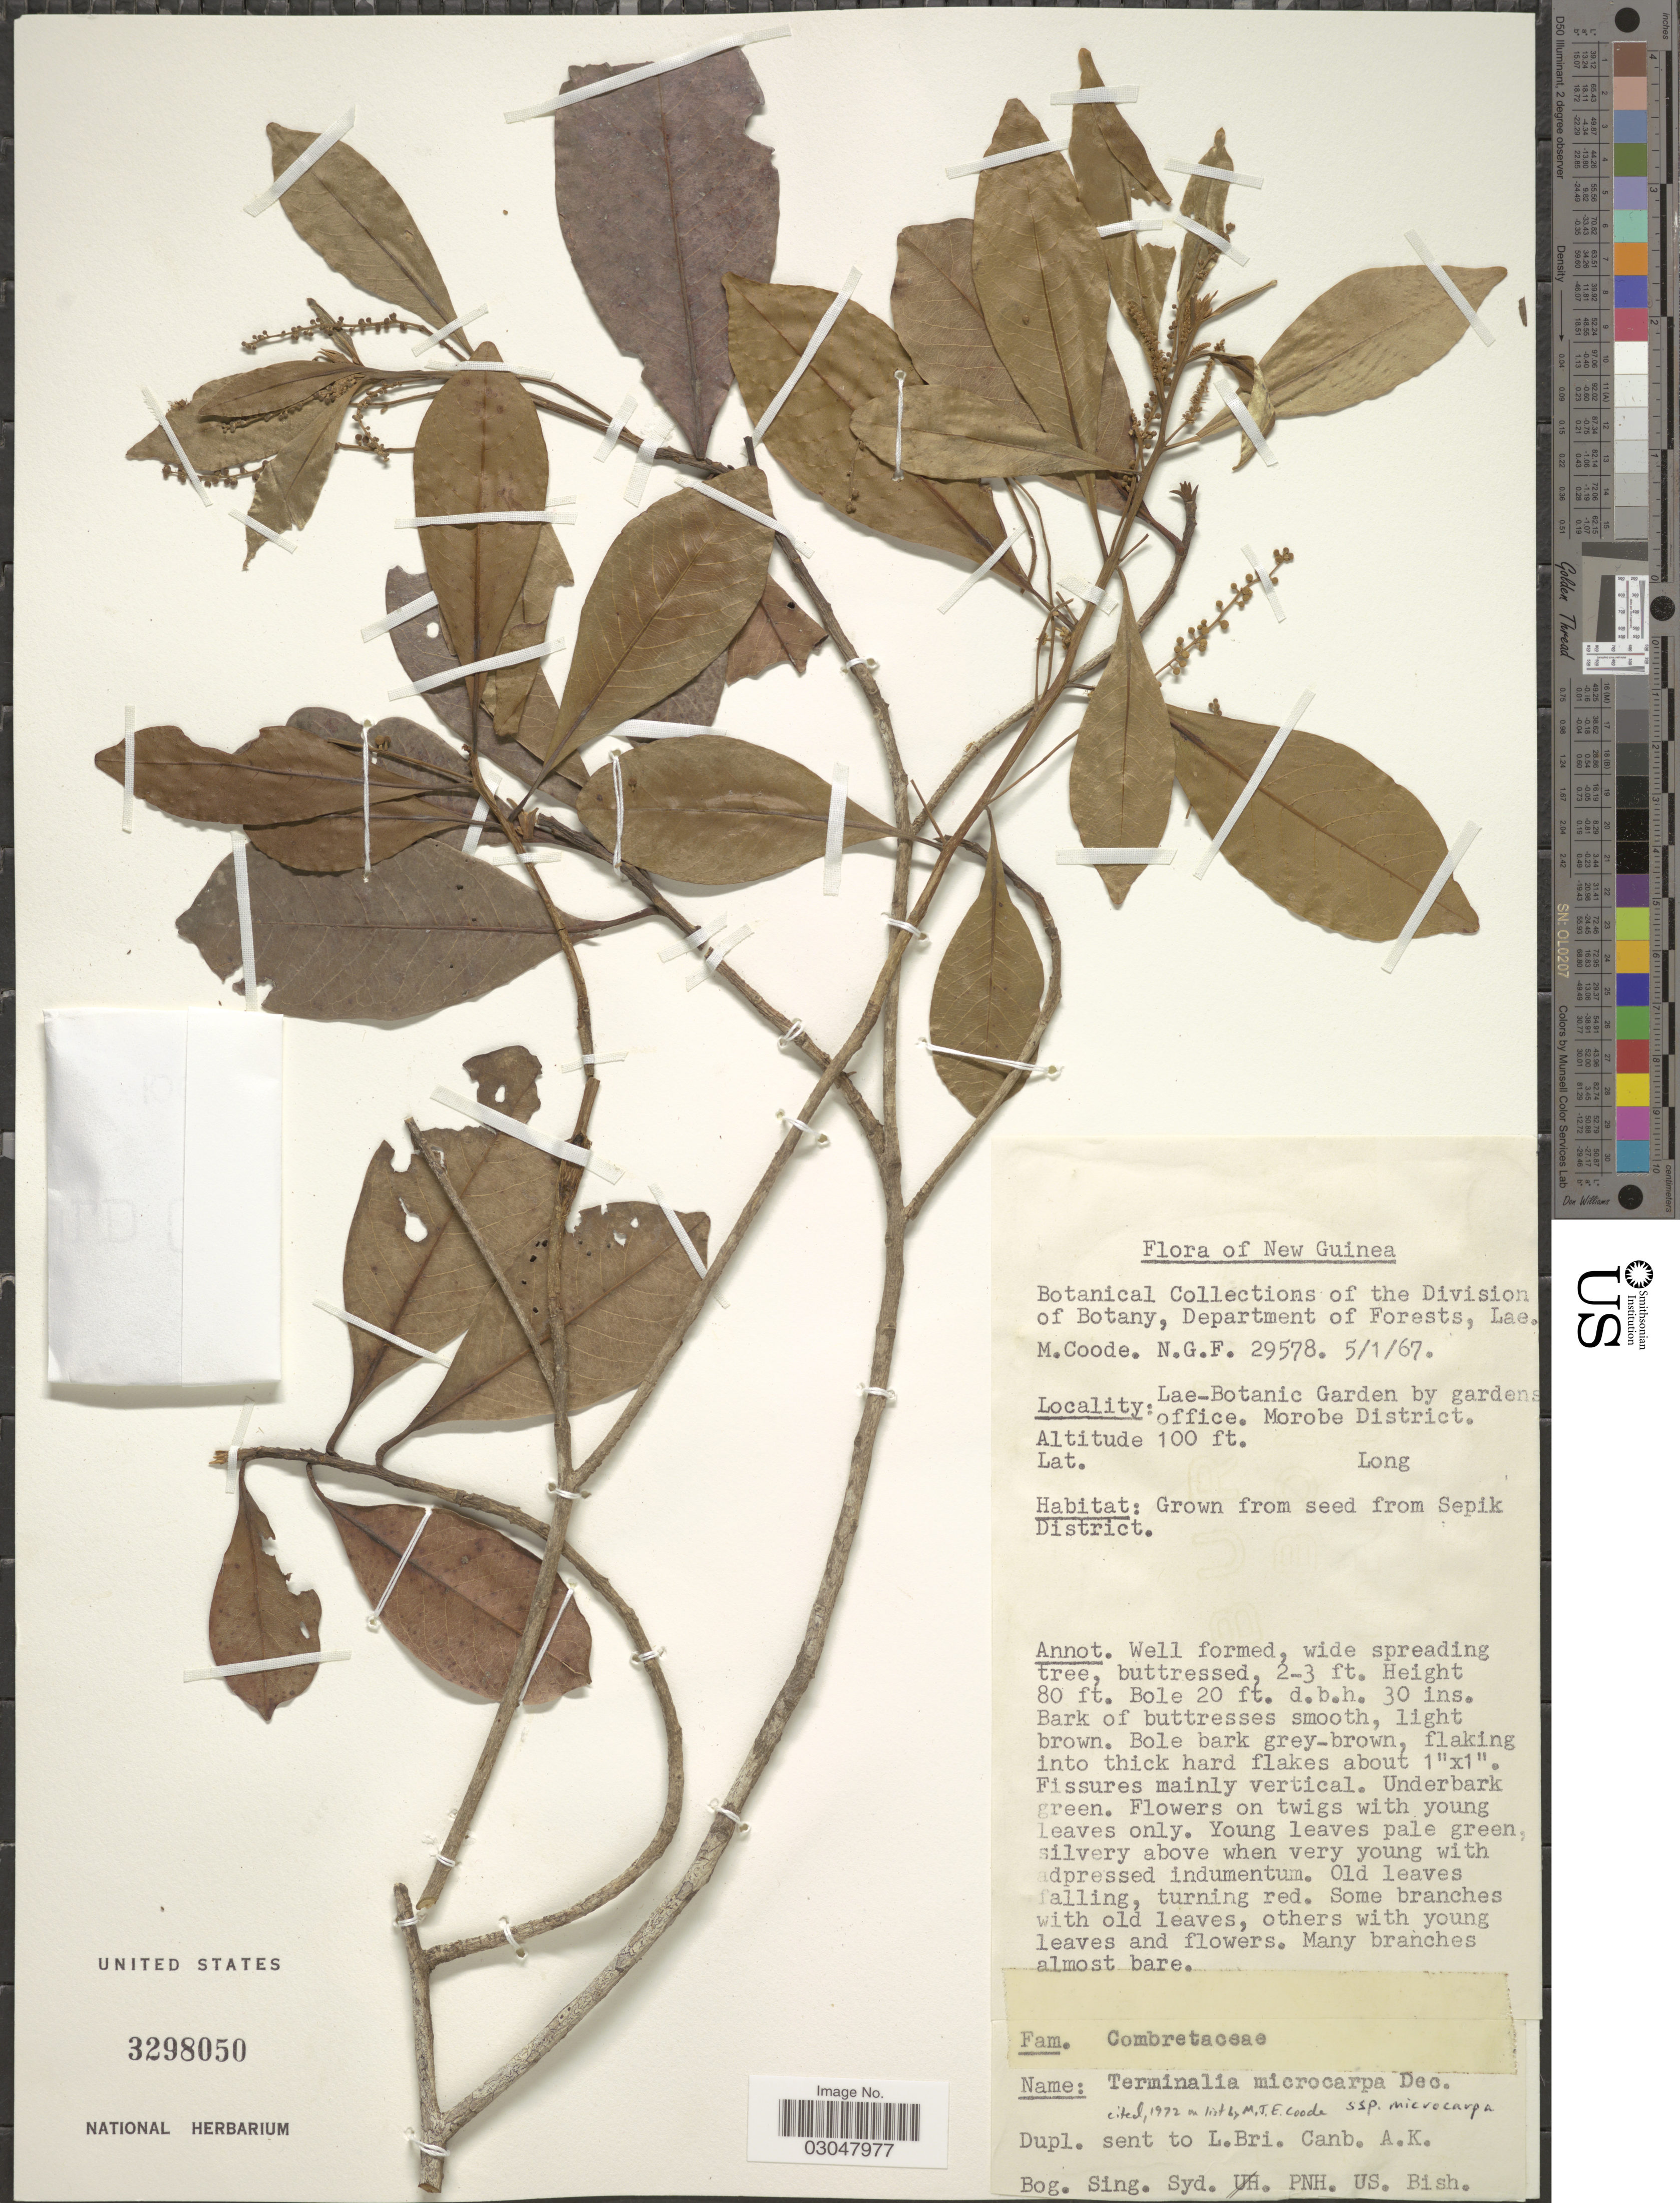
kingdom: Plantae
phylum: Tracheophyta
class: Magnoliopsida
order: Myrtales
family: Combretaceae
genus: Terminalia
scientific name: Terminalia microcarpa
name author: Decne.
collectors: M. Coode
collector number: N.G.F. 29578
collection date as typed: Transcribed d/m/y: 5/1/67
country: Papua New Guinea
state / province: Morobe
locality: New Guinea. Lae-Botanic Garden by gardens office. Morobe District.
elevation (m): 30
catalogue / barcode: US 3298050